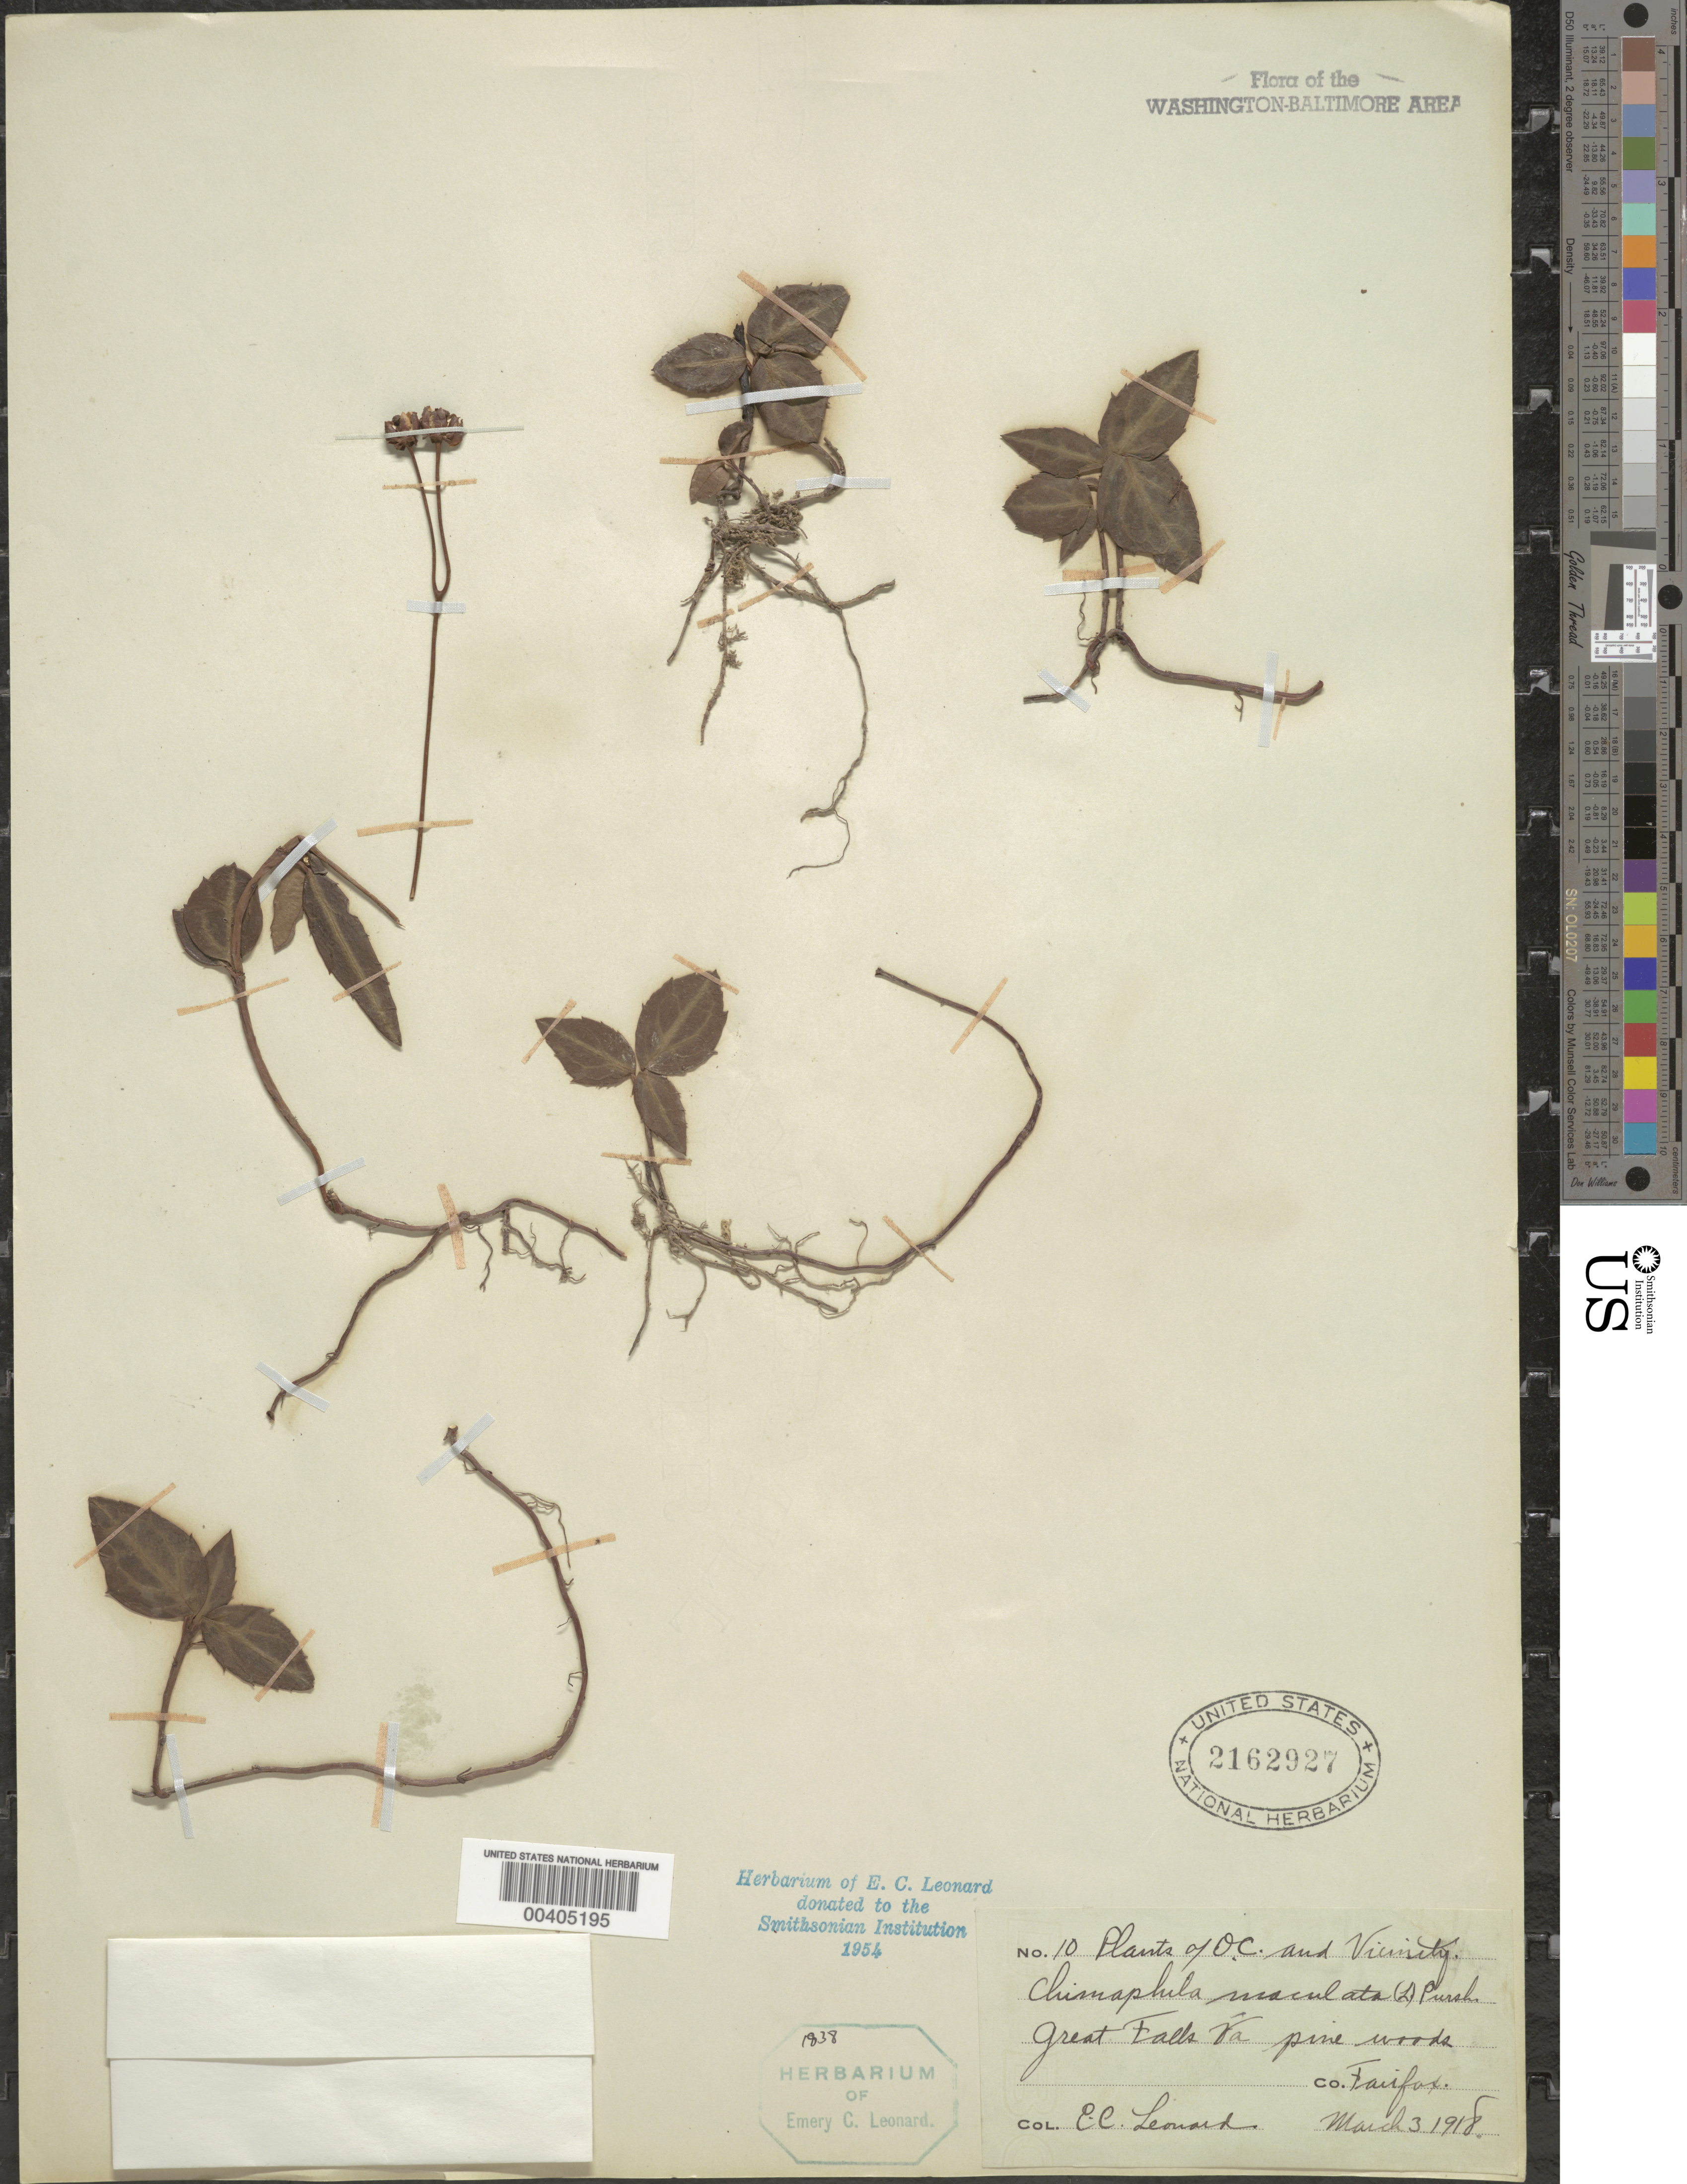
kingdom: Plantae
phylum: Tracheophyta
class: Magnoliopsida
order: Ericales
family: Ericaceae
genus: Chimaphila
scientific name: Chimaphila maculata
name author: (L.) Pursh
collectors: E. C. Leonard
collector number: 10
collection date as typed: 03 Mar 1918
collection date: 1918-03-03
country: United States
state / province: Virginia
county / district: Fairfax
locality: Great Falls C. and O. Canal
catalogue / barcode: US 2162927